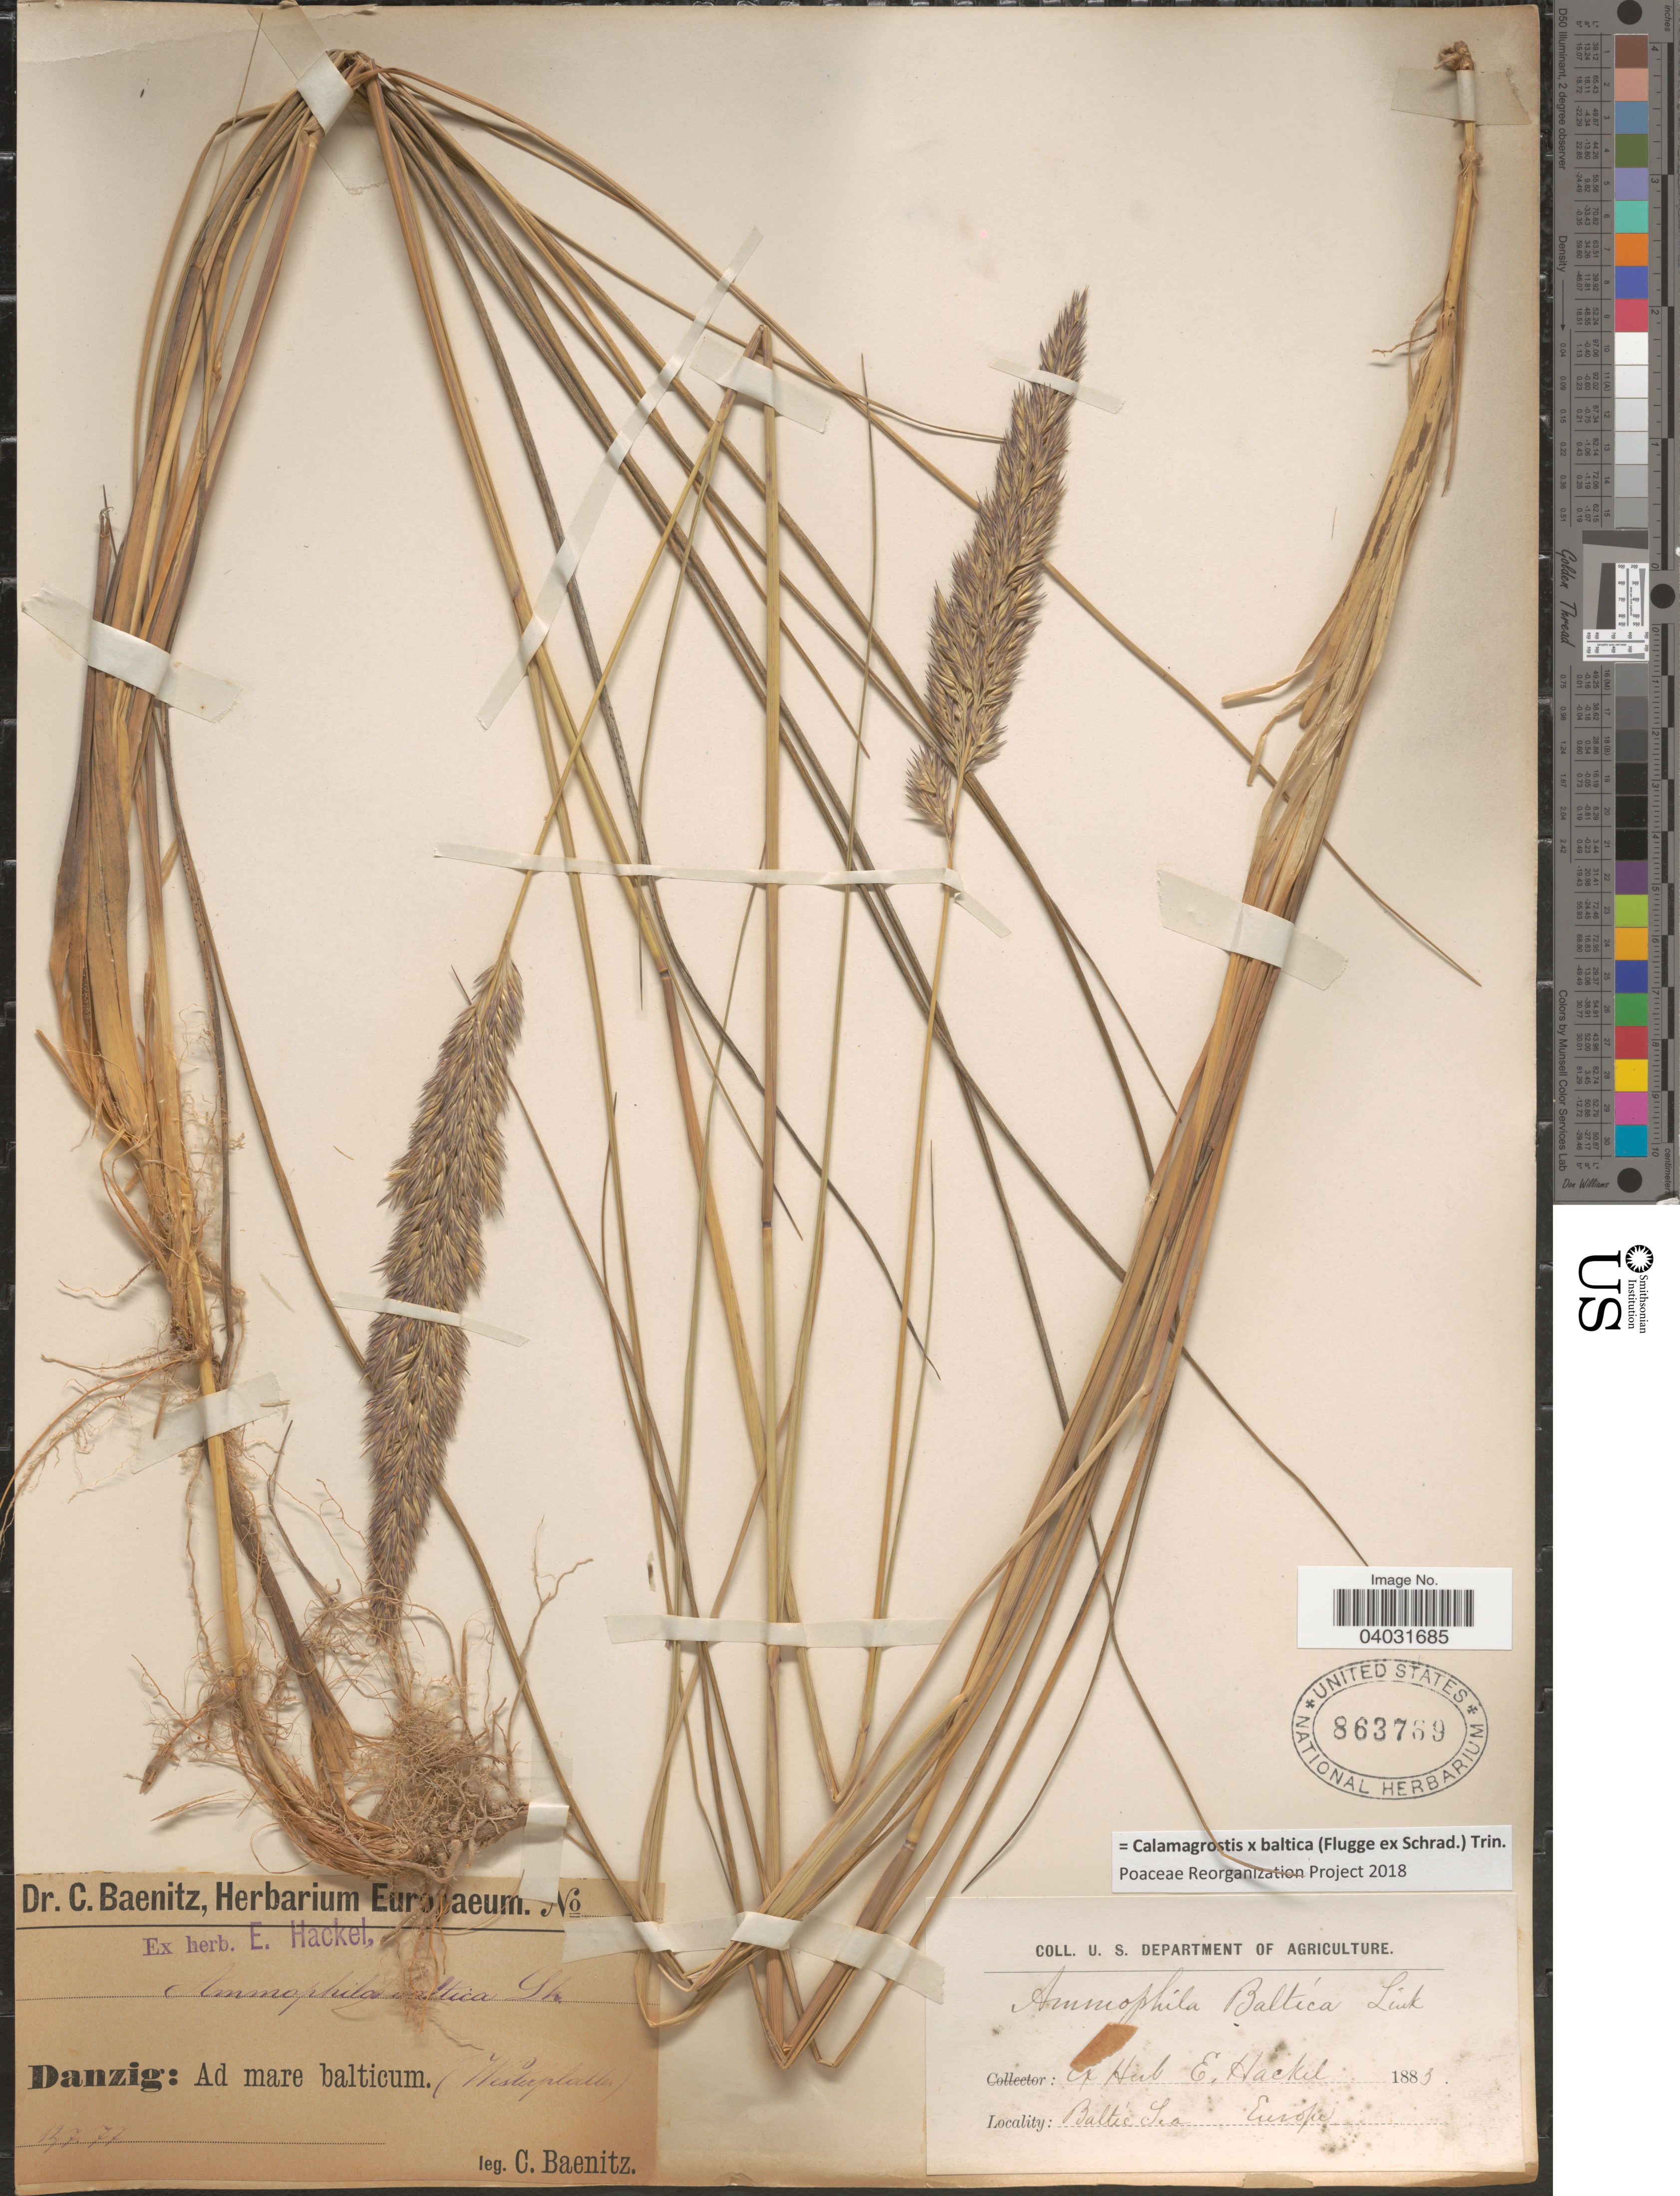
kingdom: Plantae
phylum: Tracheophyta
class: Liliopsida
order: Poales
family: Poaceae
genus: Calamagrostis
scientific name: Calamagrostis x baltica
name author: (Flüggé ex Schrad.) Trin.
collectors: C. G. Baenitz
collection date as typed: Transcribed d/m/y: 12/7/77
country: Poland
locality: Danzig: Ad mare balticum. (Westerplatte). Baltic Sea. Europe.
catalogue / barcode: US 863769